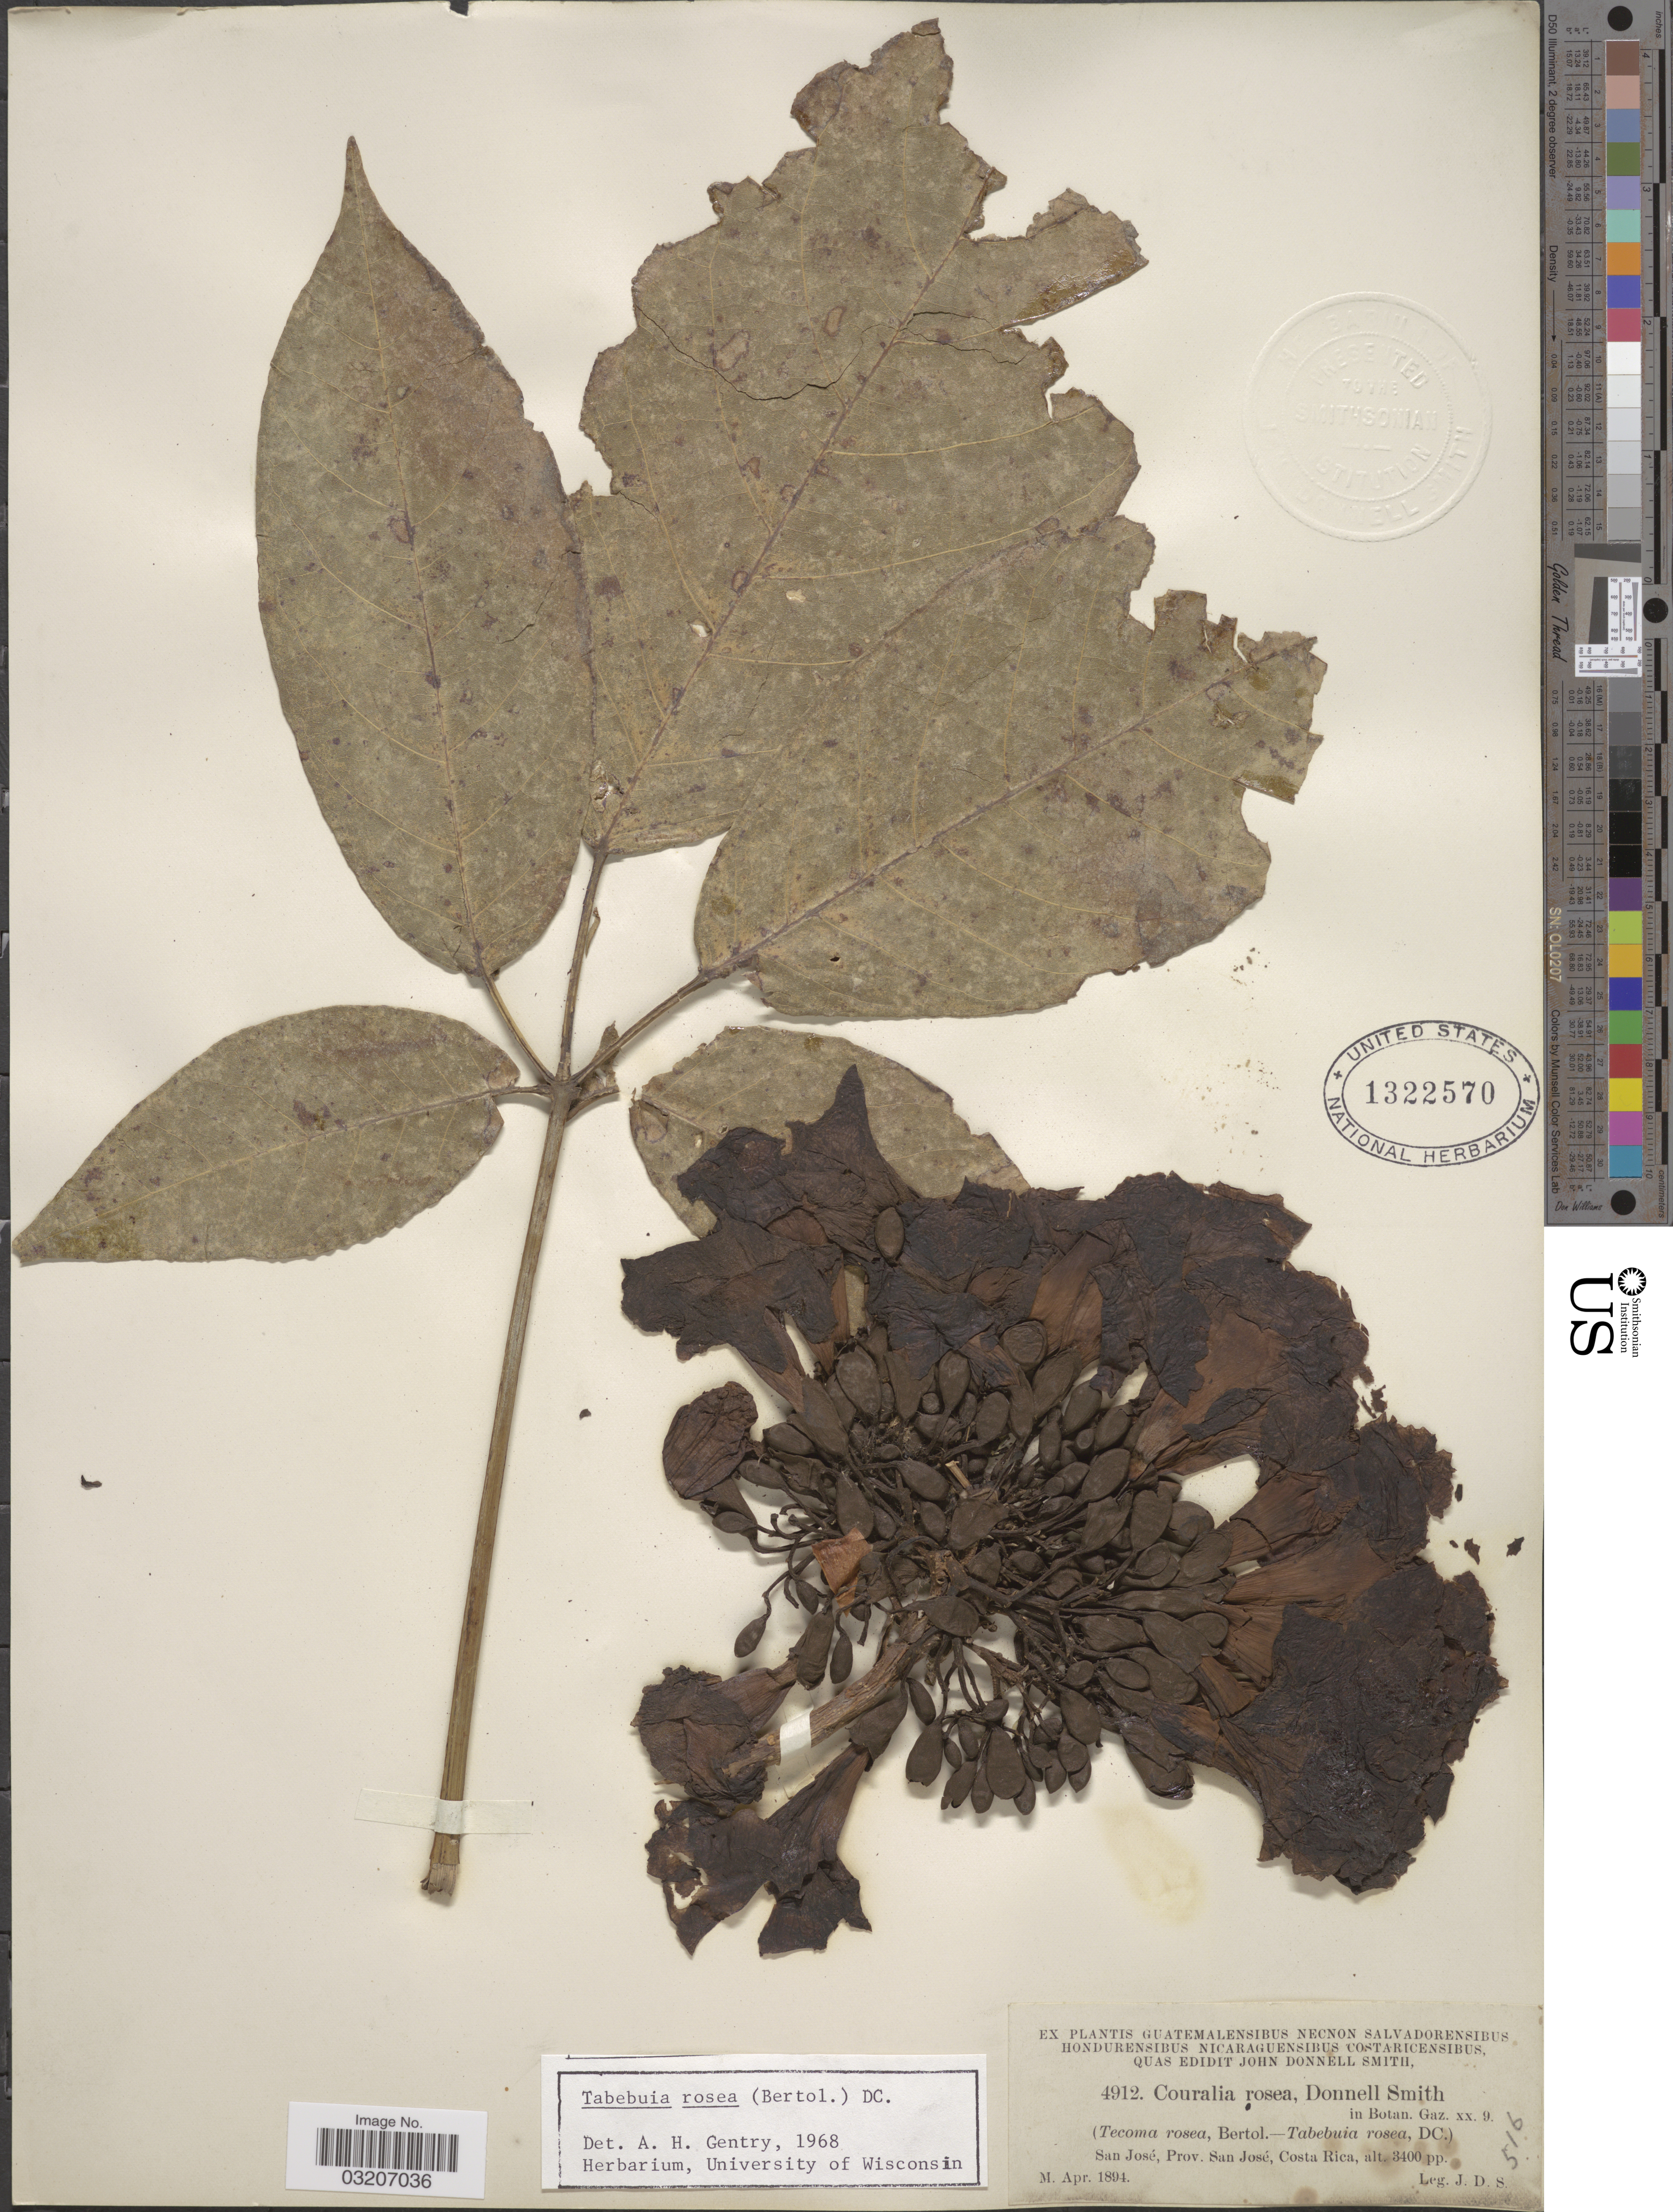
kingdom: Plantae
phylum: Tracheophyta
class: Magnoliopsida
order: Lamiales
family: Bignoniaceae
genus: Tabebuia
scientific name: Tabebuia rosea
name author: (Bertol.) DC.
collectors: J. Donnell Smith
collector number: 4912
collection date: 1894-04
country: Costa Rica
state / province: San José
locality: San José.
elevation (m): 1036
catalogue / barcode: US 1322570